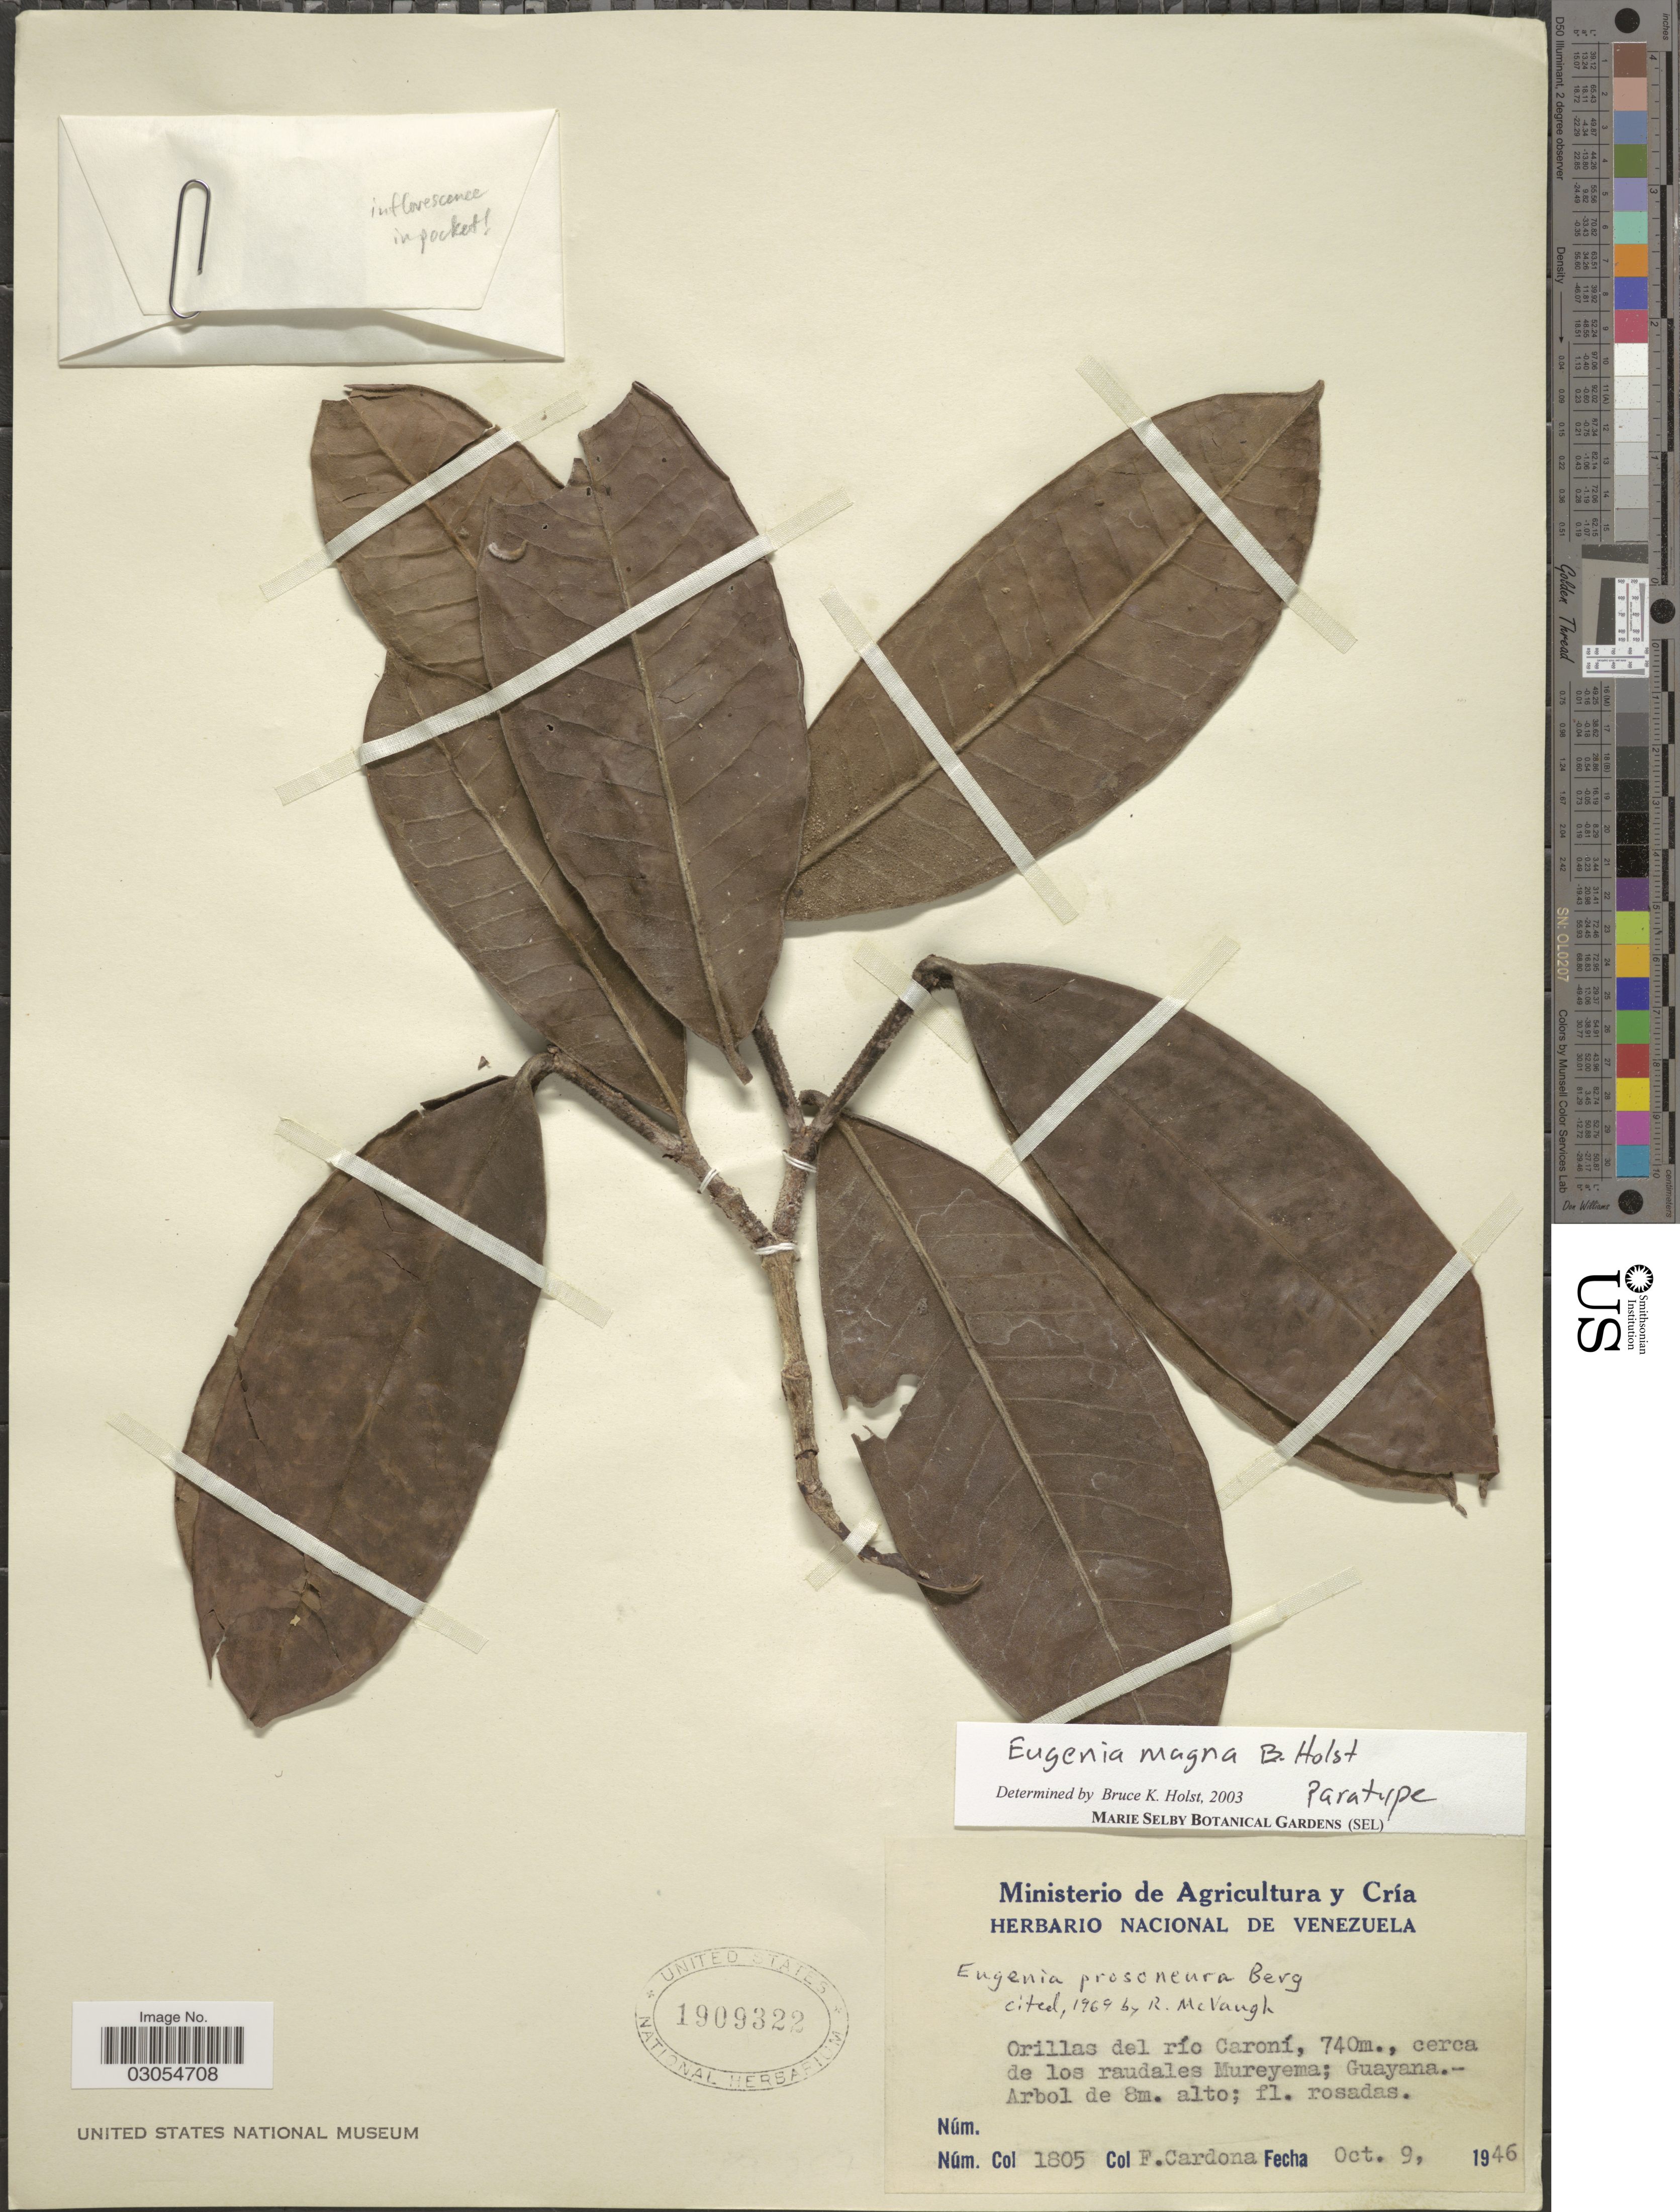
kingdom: Plantae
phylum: Tracheophyta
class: Magnoliopsida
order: Myrtales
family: Myrtaceae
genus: Eugenia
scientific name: Eugenia magna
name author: B. Holst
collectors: F. Cardona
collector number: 1805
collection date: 1946-10-09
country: Venezuela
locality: Orillas del río Caroní, cerca de los raudales Mureyema; Guayana.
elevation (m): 740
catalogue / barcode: US 1909322